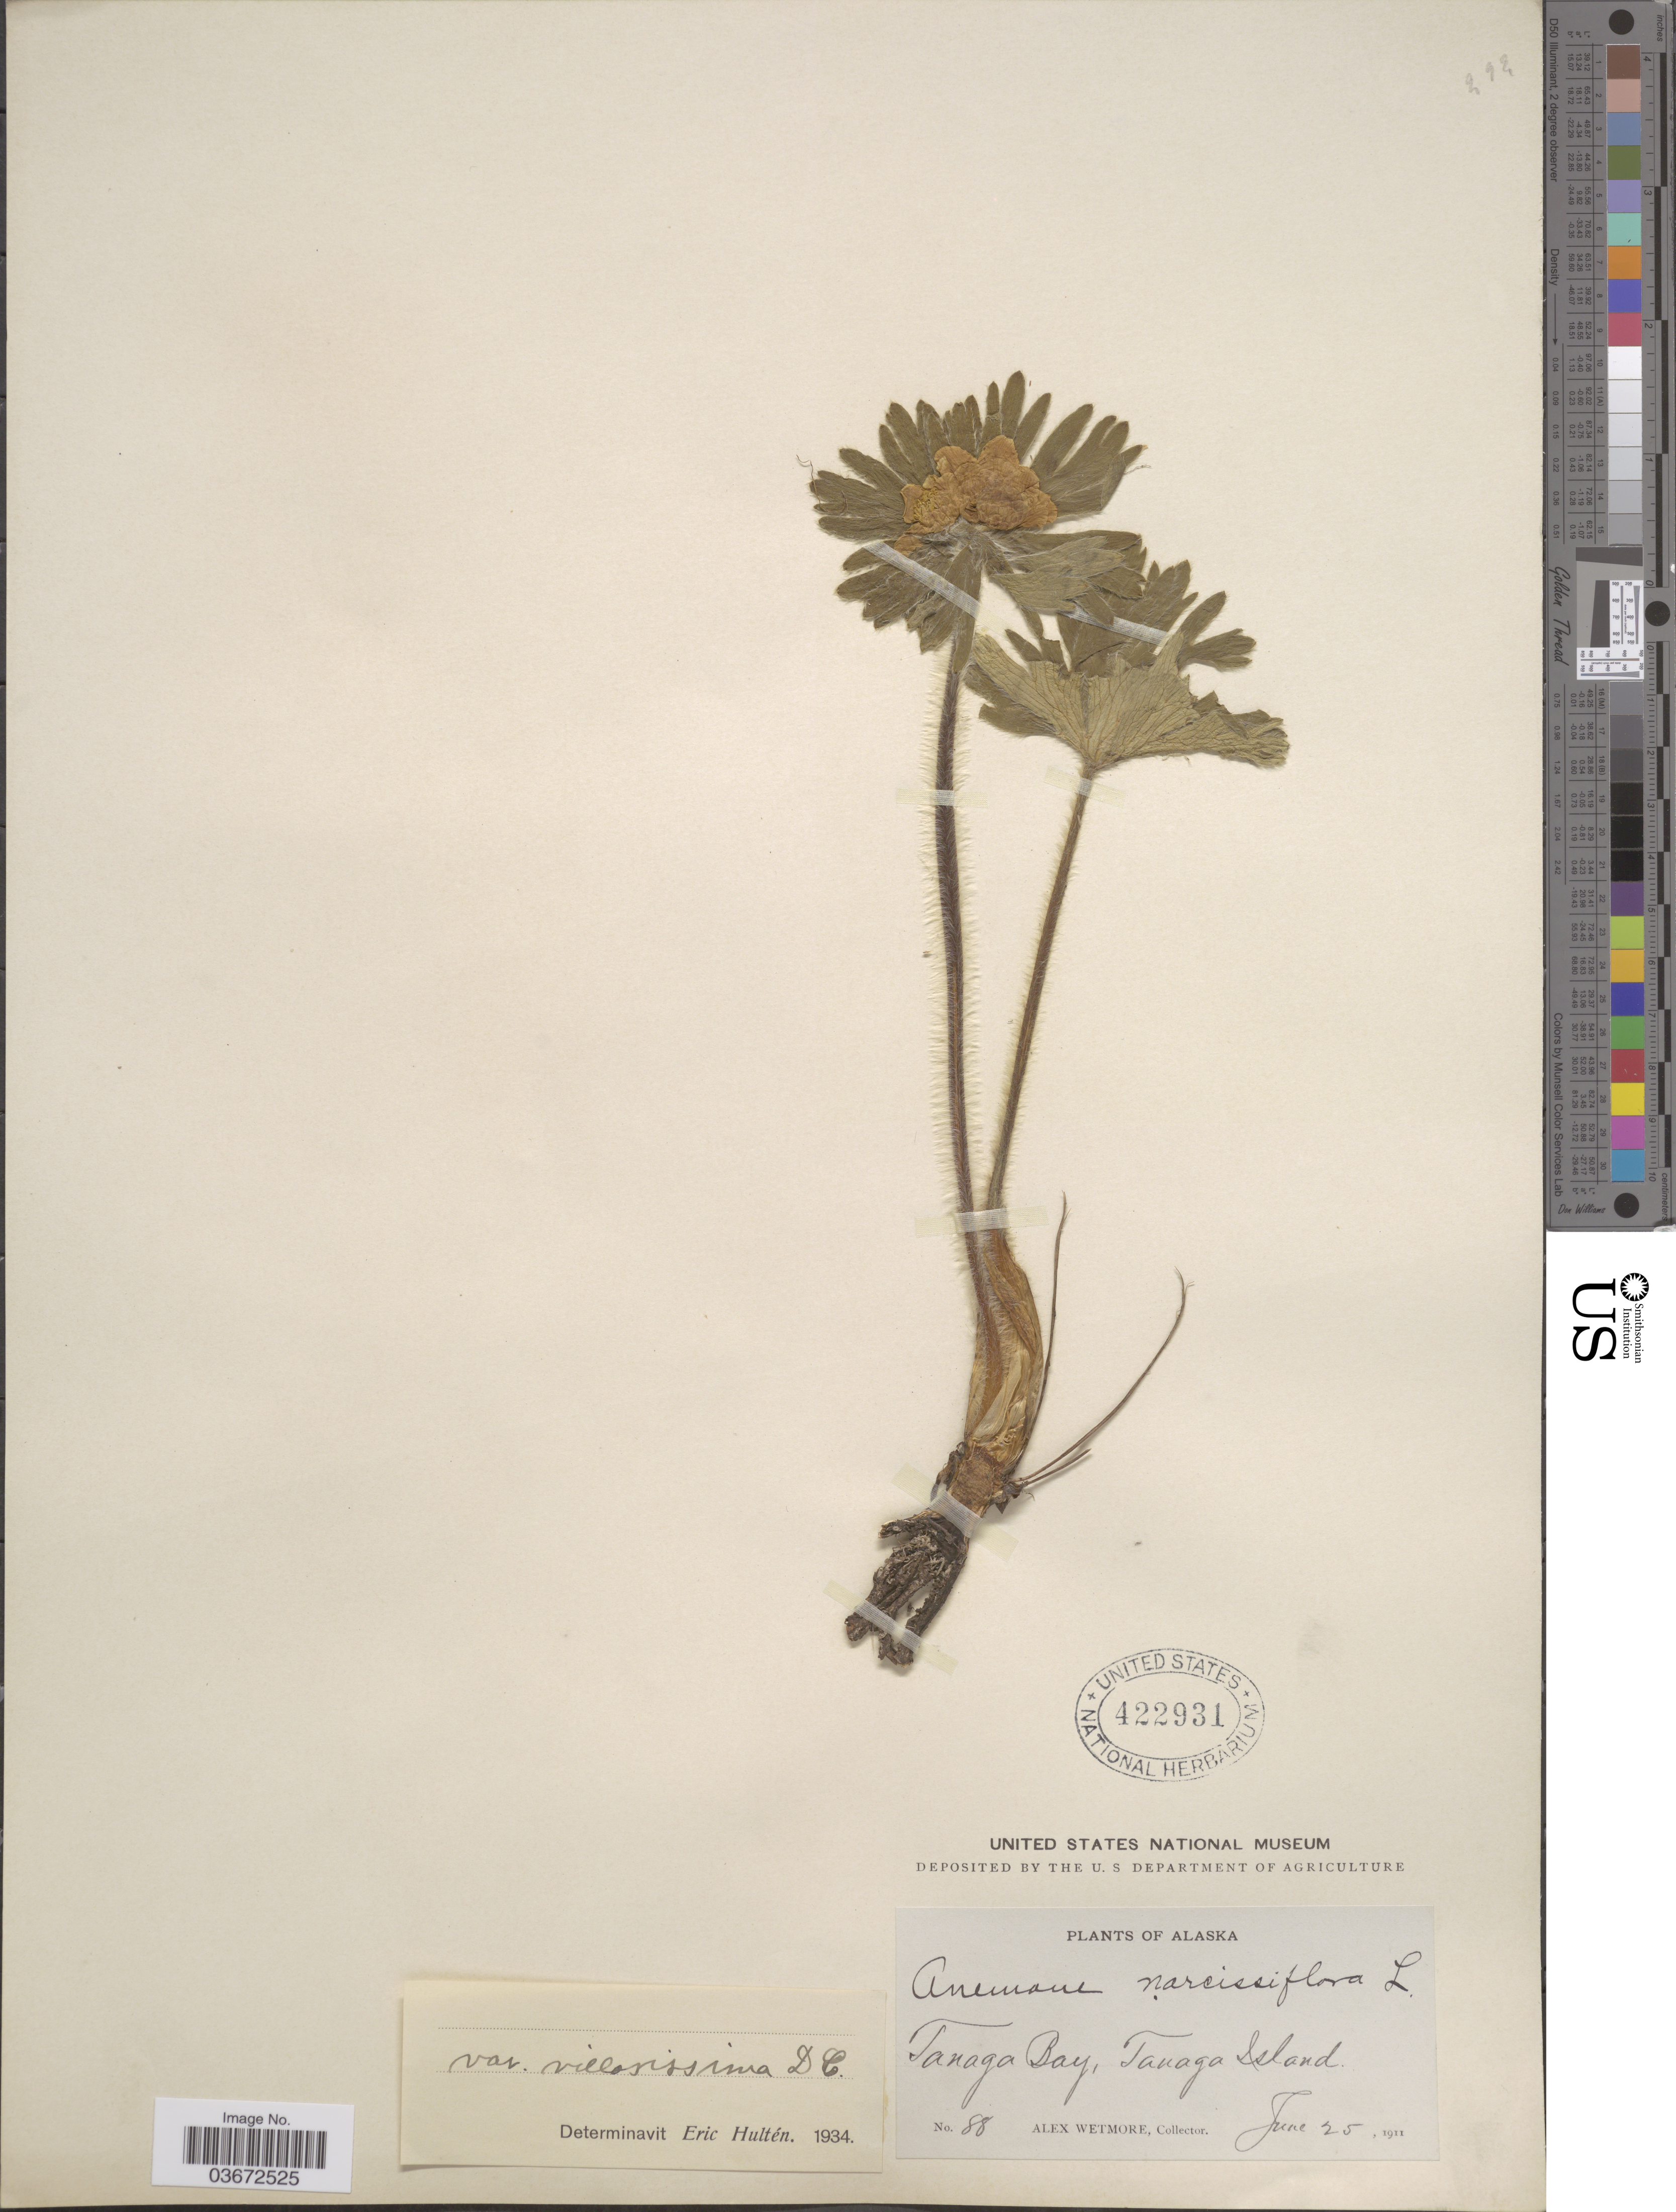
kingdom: Plantae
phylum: Tracheophyta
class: Magnoliopsida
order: Ranunculales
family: Ranunculaceae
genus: Anemone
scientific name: Anemone narcissiflora var. villosissima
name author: DC.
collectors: A. Wetmore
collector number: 88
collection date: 1911-06-25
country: United States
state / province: Alaska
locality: Tanaga Bay, Tanaga Island.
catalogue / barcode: US 422931